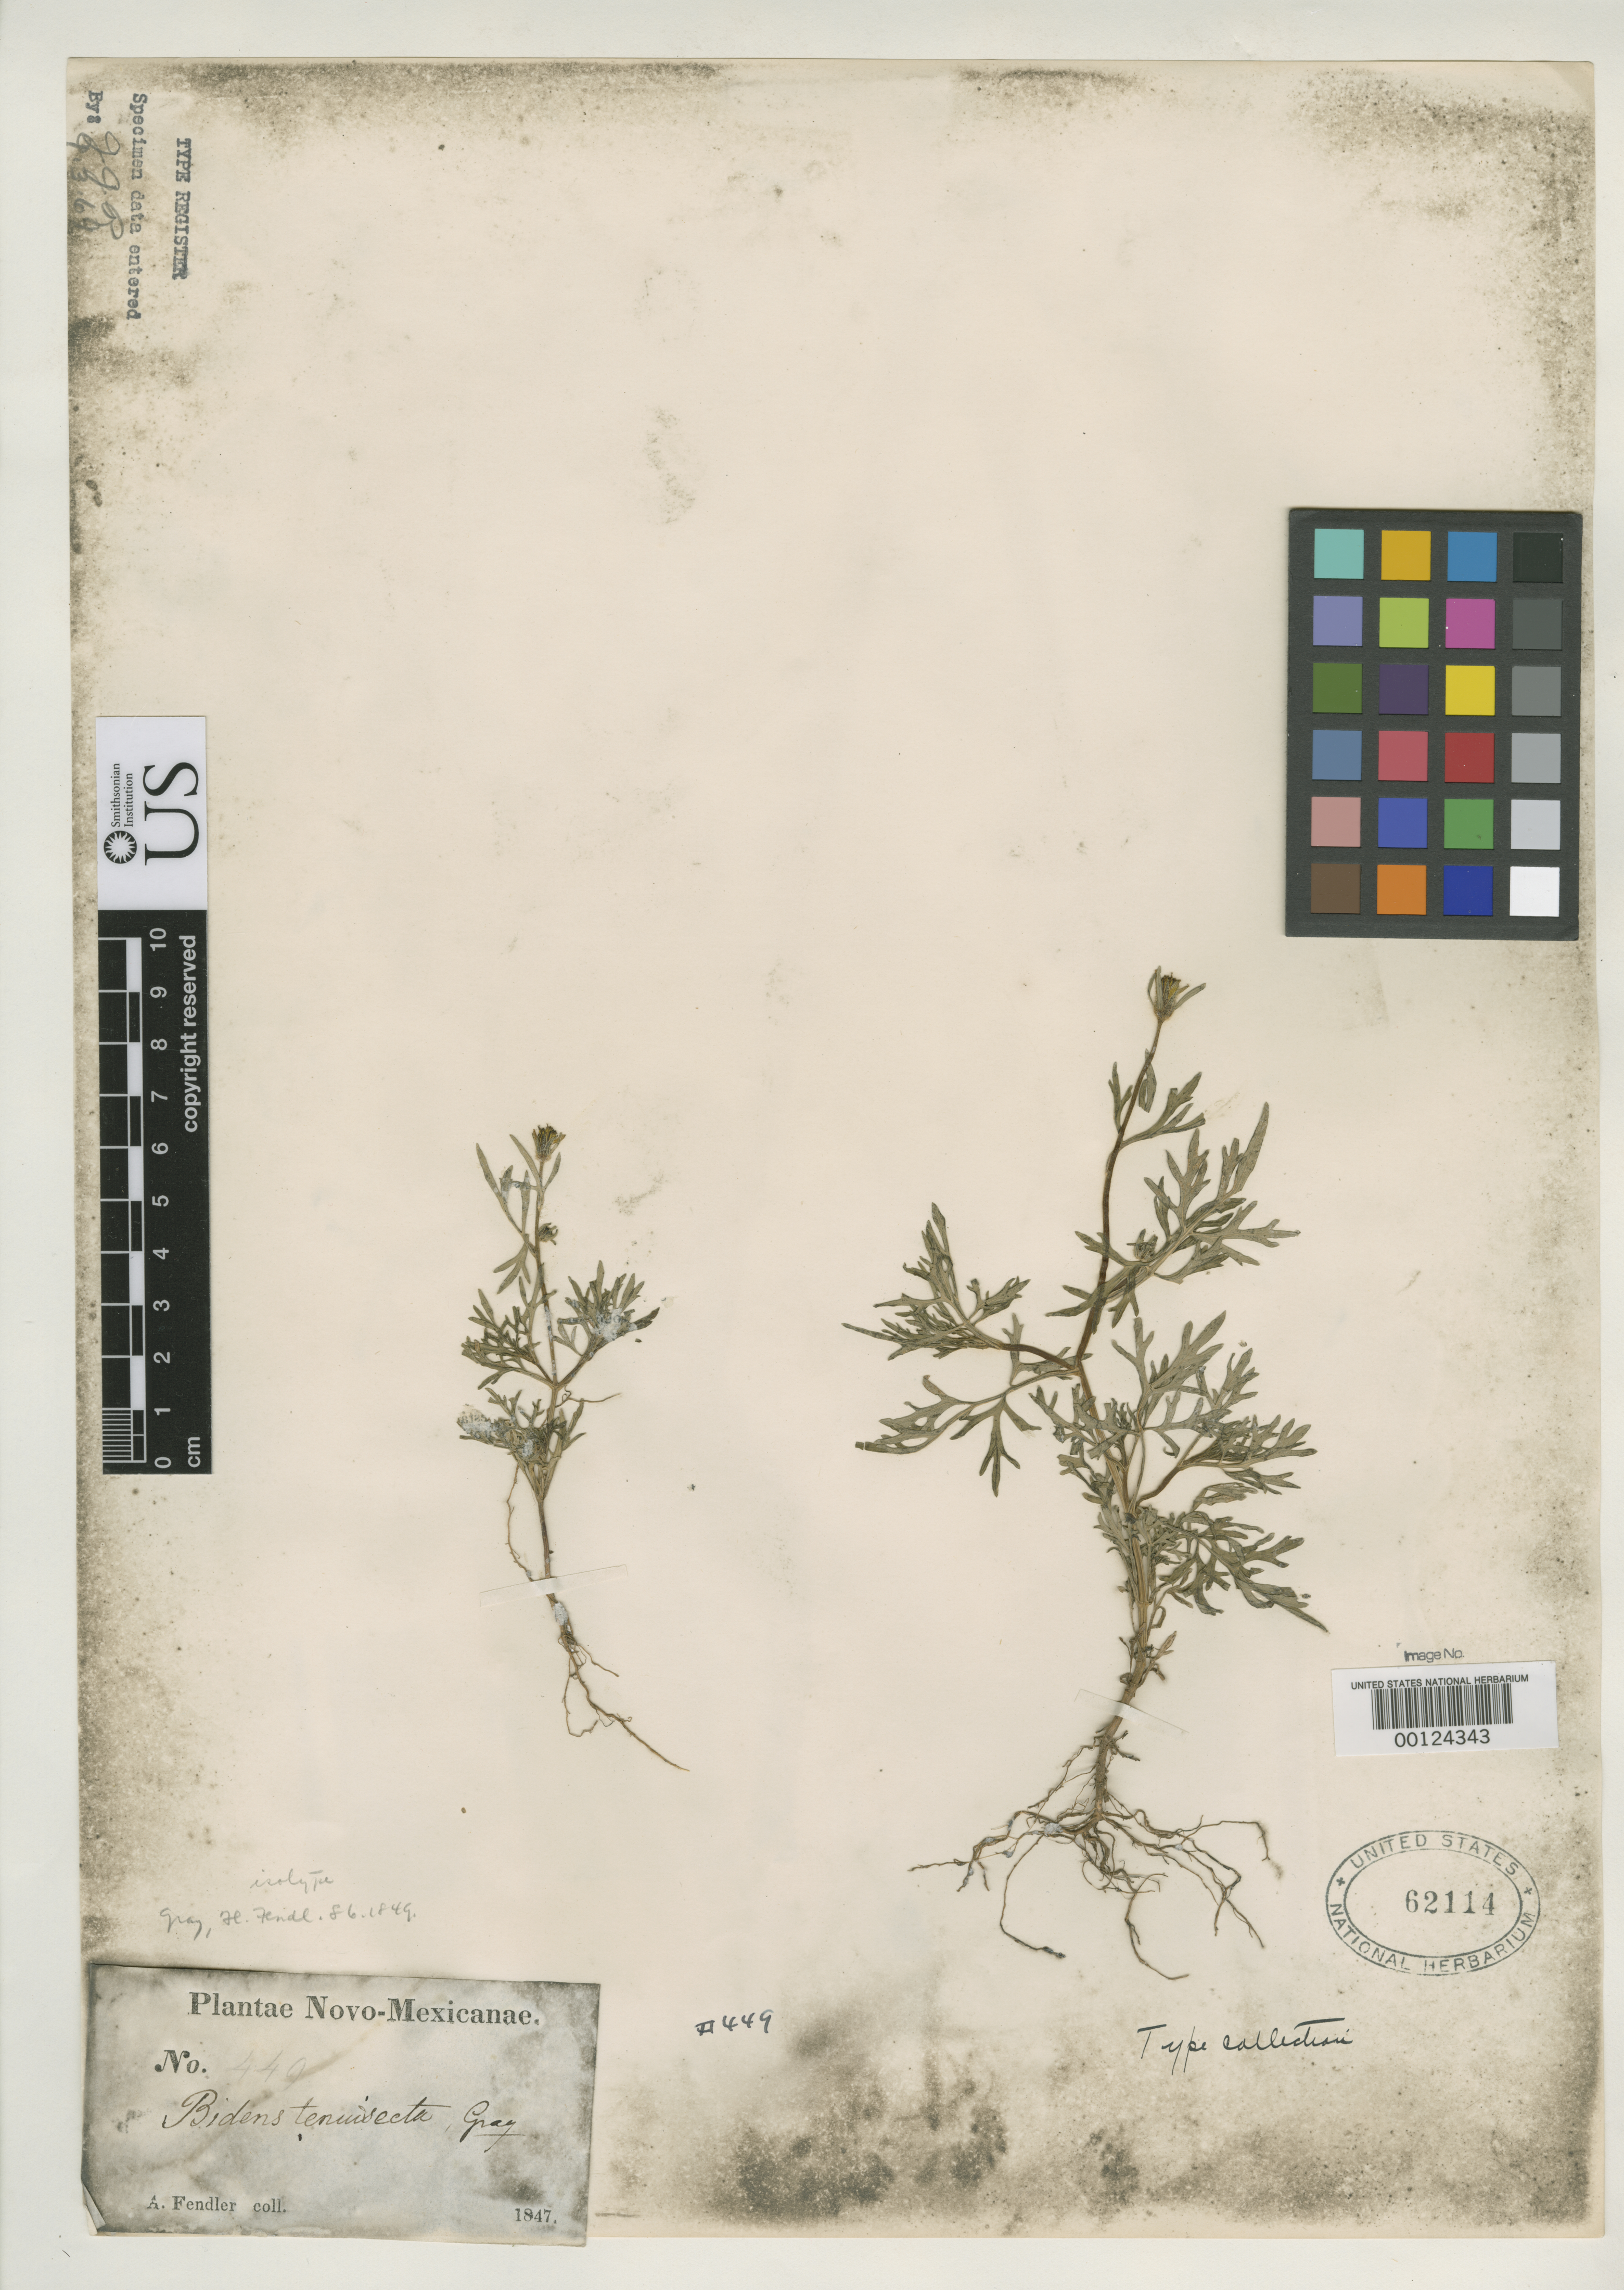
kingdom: Plantae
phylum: Tracheophyta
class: Magnoliopsida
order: Asterales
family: Asteraceae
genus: Bidens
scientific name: Bidens tenuisecta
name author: A. Gray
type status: Type Collection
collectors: A. Fendler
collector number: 449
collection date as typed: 1847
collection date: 1847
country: United States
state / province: New Mexico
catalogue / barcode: US 62114